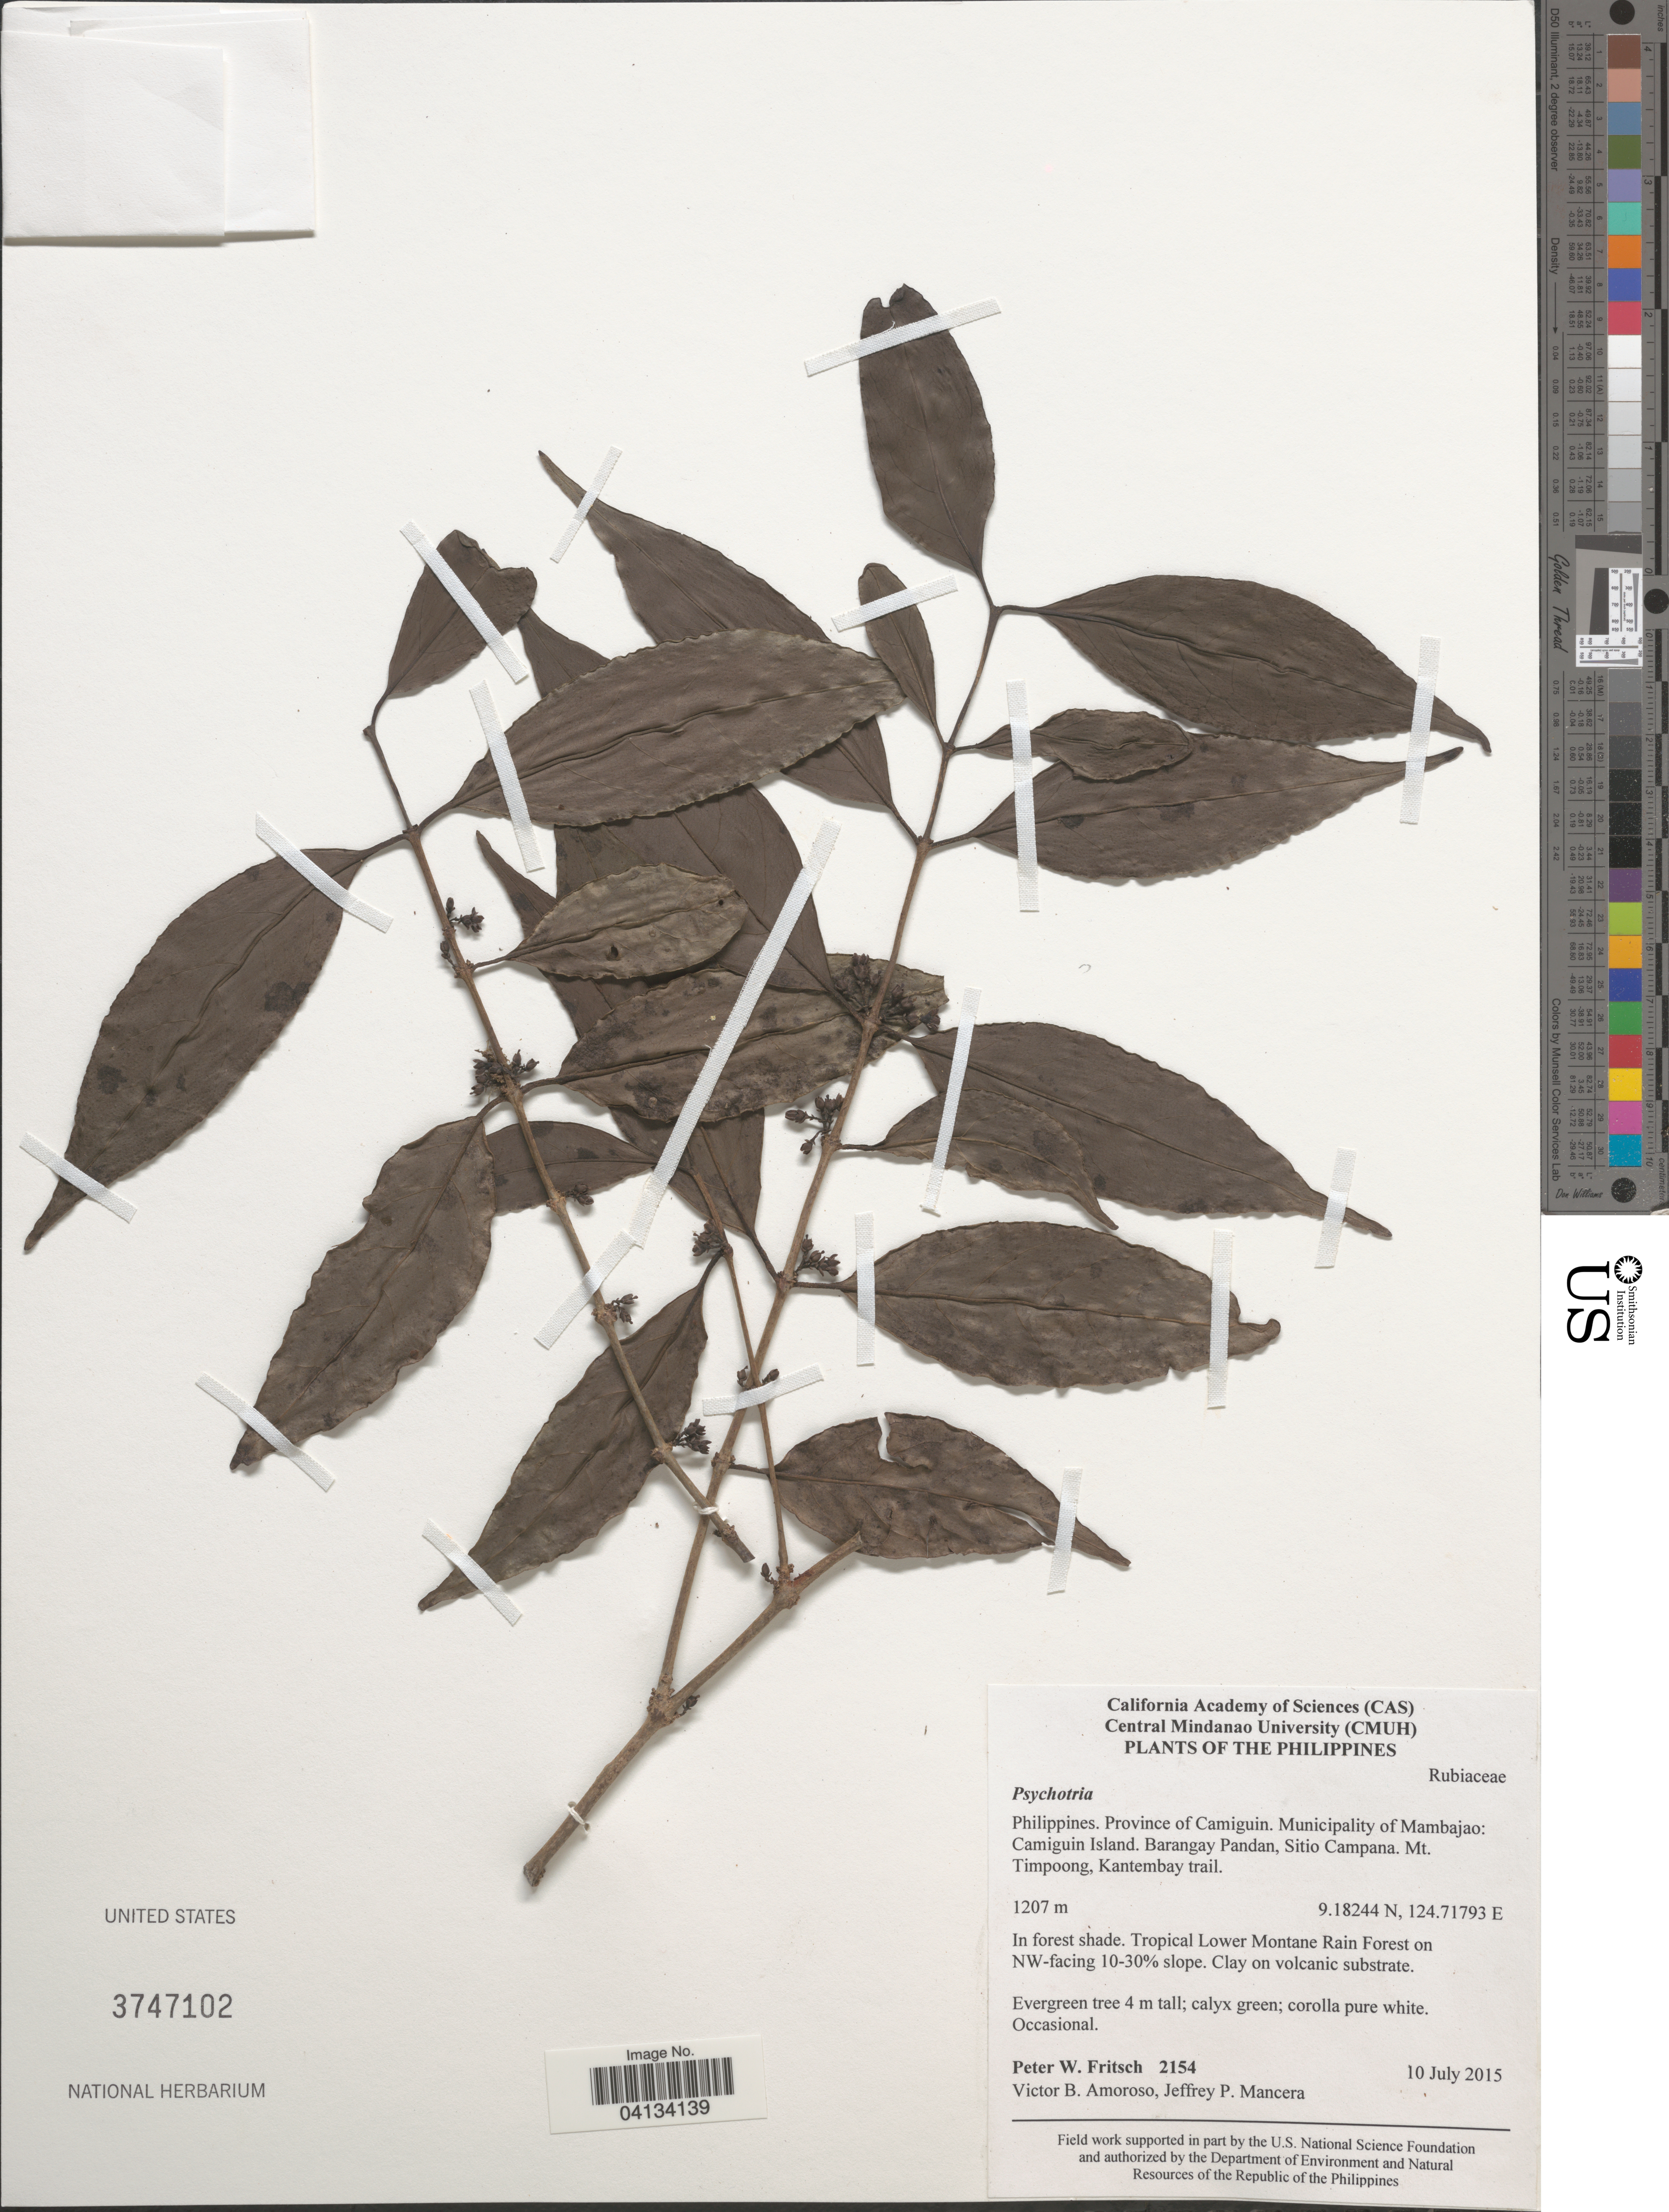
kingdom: Plantae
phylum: Tracheophyta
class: Magnoliopsida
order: Gentianales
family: Rubiaceae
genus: Psychotria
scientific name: Psychotria sp.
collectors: P. W. Fritsch, V. Amoroso & J. Mancera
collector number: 2154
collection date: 2015-07-10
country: Philippines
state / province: Northern Mindanao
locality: Province of Camiguin. Municpality of Mambajao: Camiguin Island. Barangay Pandan, Sitio Campana. Mt. Timpoong, Kantembay trail. Tropical Lower Montane Rain Forest on NW-facing 10-30% slope.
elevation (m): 1207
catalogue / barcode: US 3747102